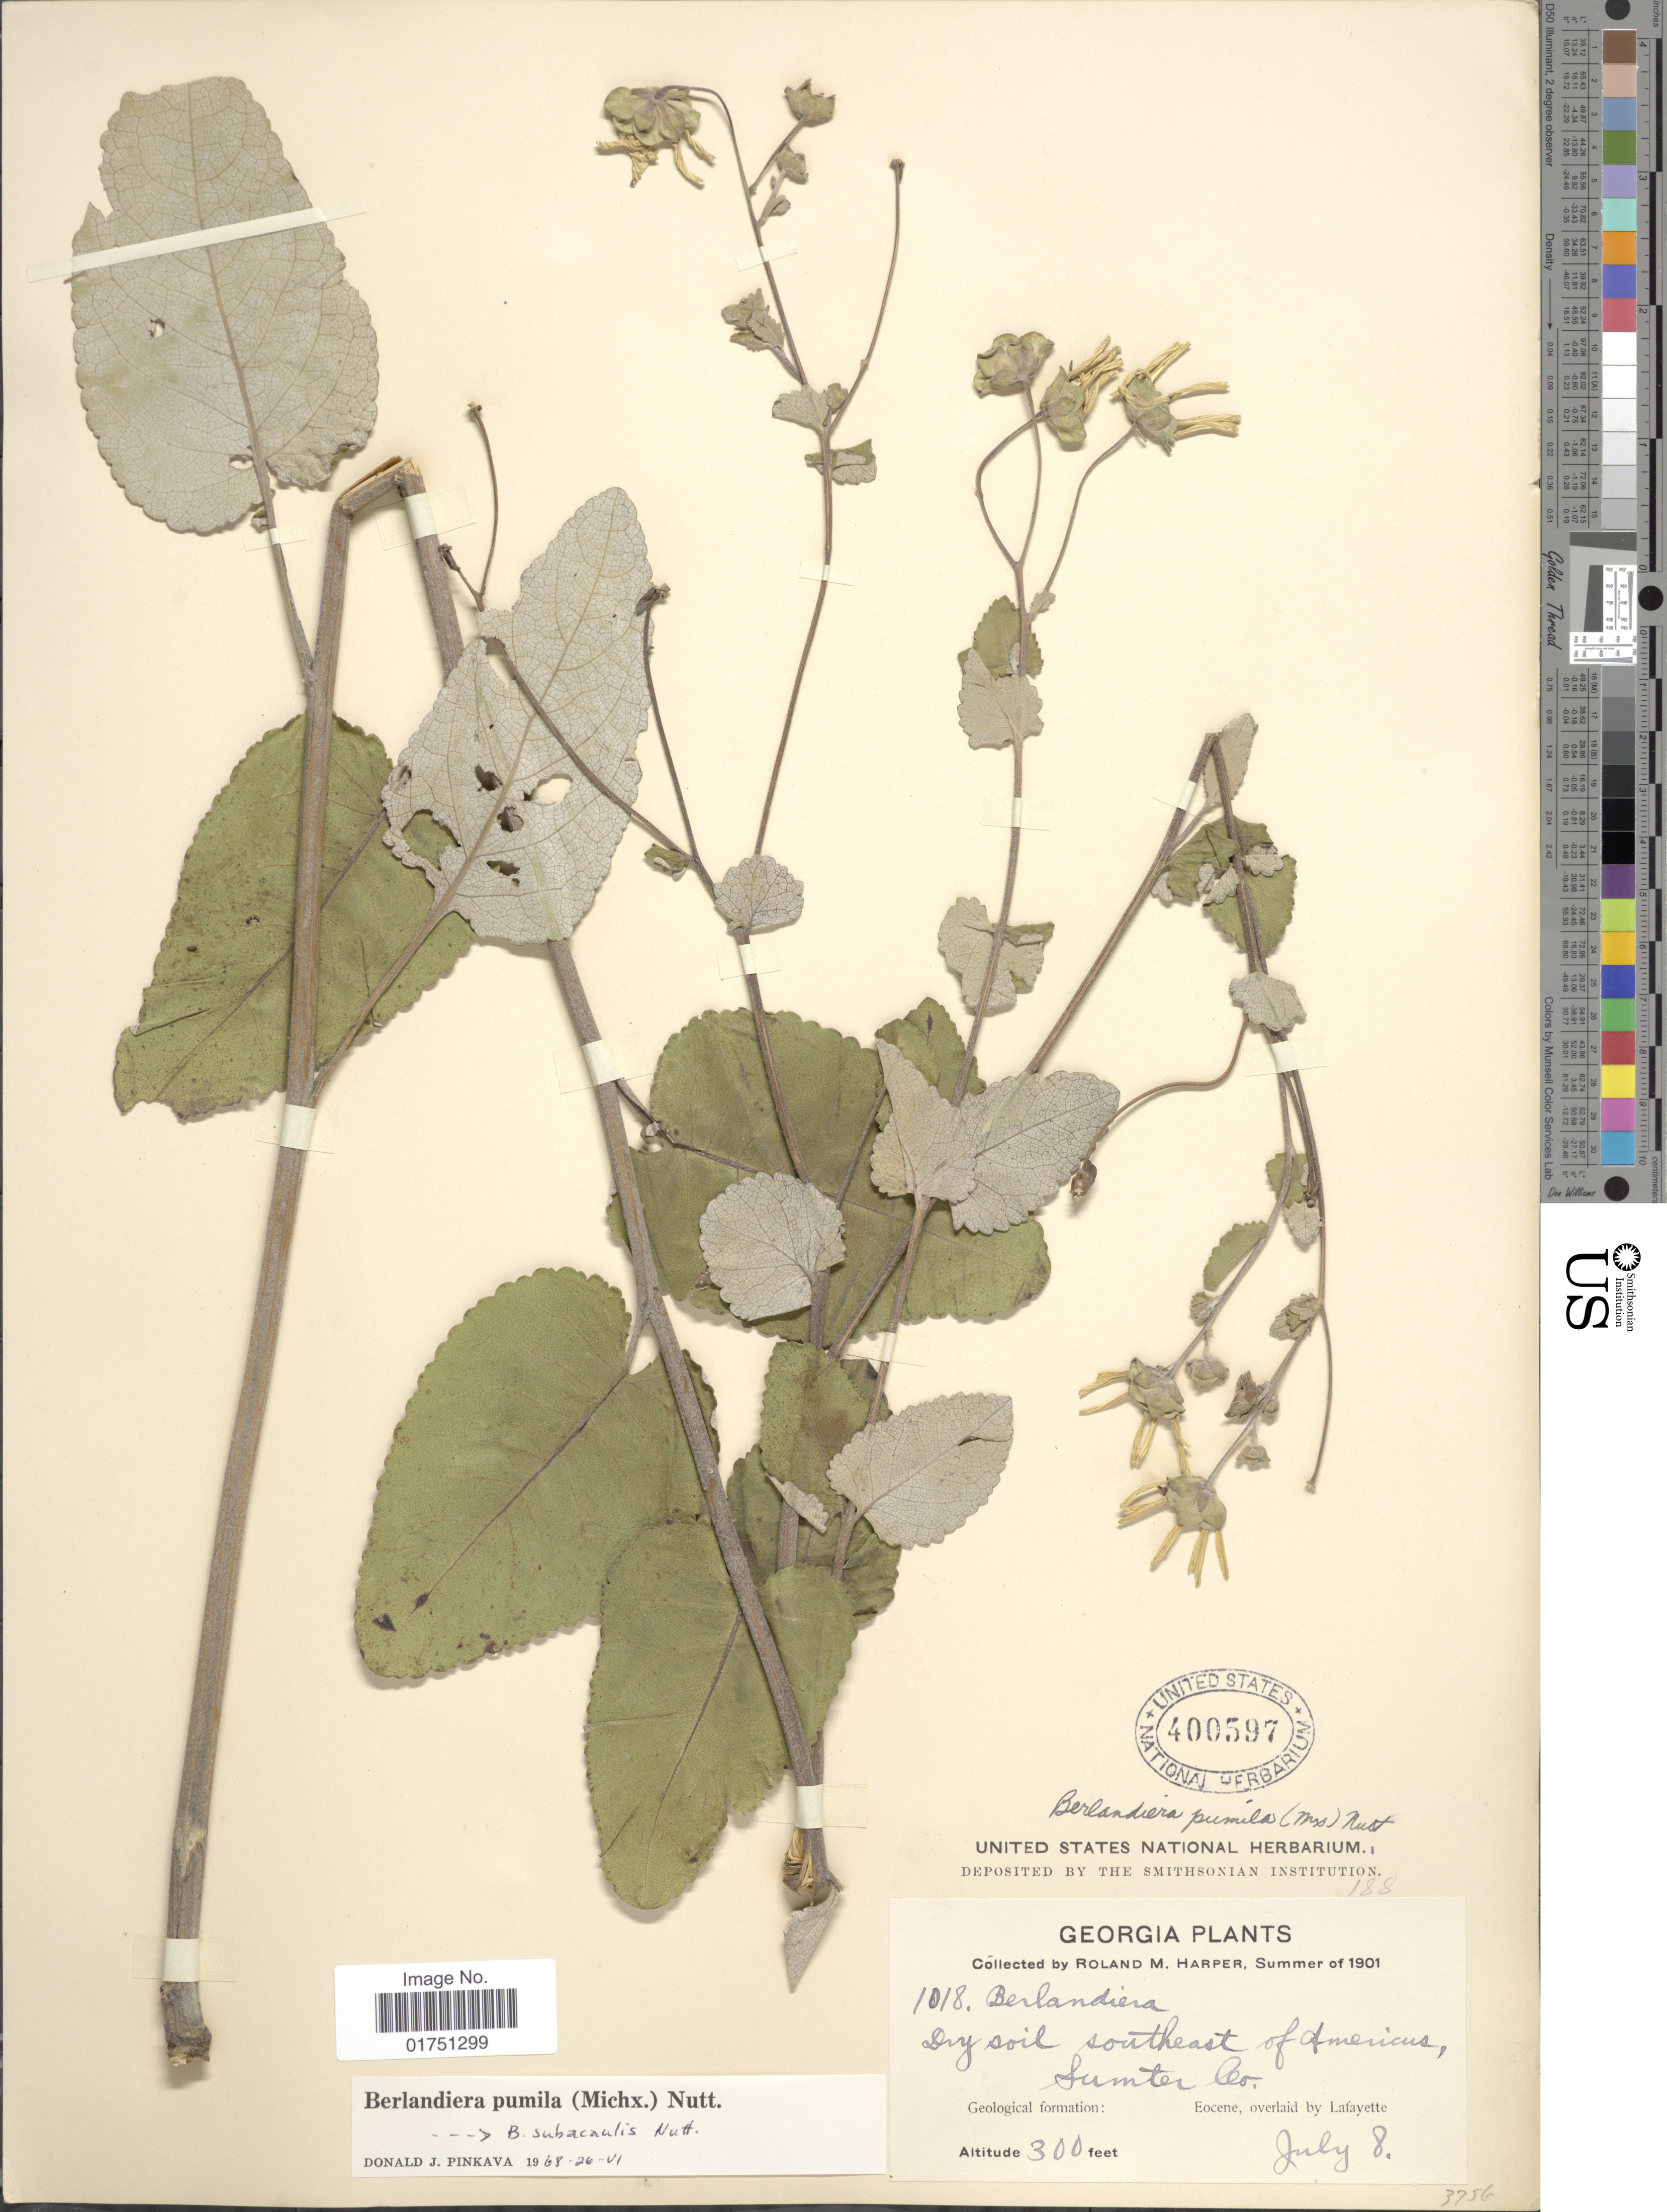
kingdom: Plantae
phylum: Tracheophyta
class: Magnoliopsida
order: Asterales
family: Asteraceae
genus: Berlandiera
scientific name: Berlandiera pumila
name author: (Michx.) Nutt.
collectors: R. M. Harper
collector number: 1018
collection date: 1901-07-08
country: United States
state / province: Georgia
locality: Dry soil southeast of Americus, Sumter Co. Geological formation: Eocene, overlaid by Lafayette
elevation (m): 91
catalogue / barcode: US 400597